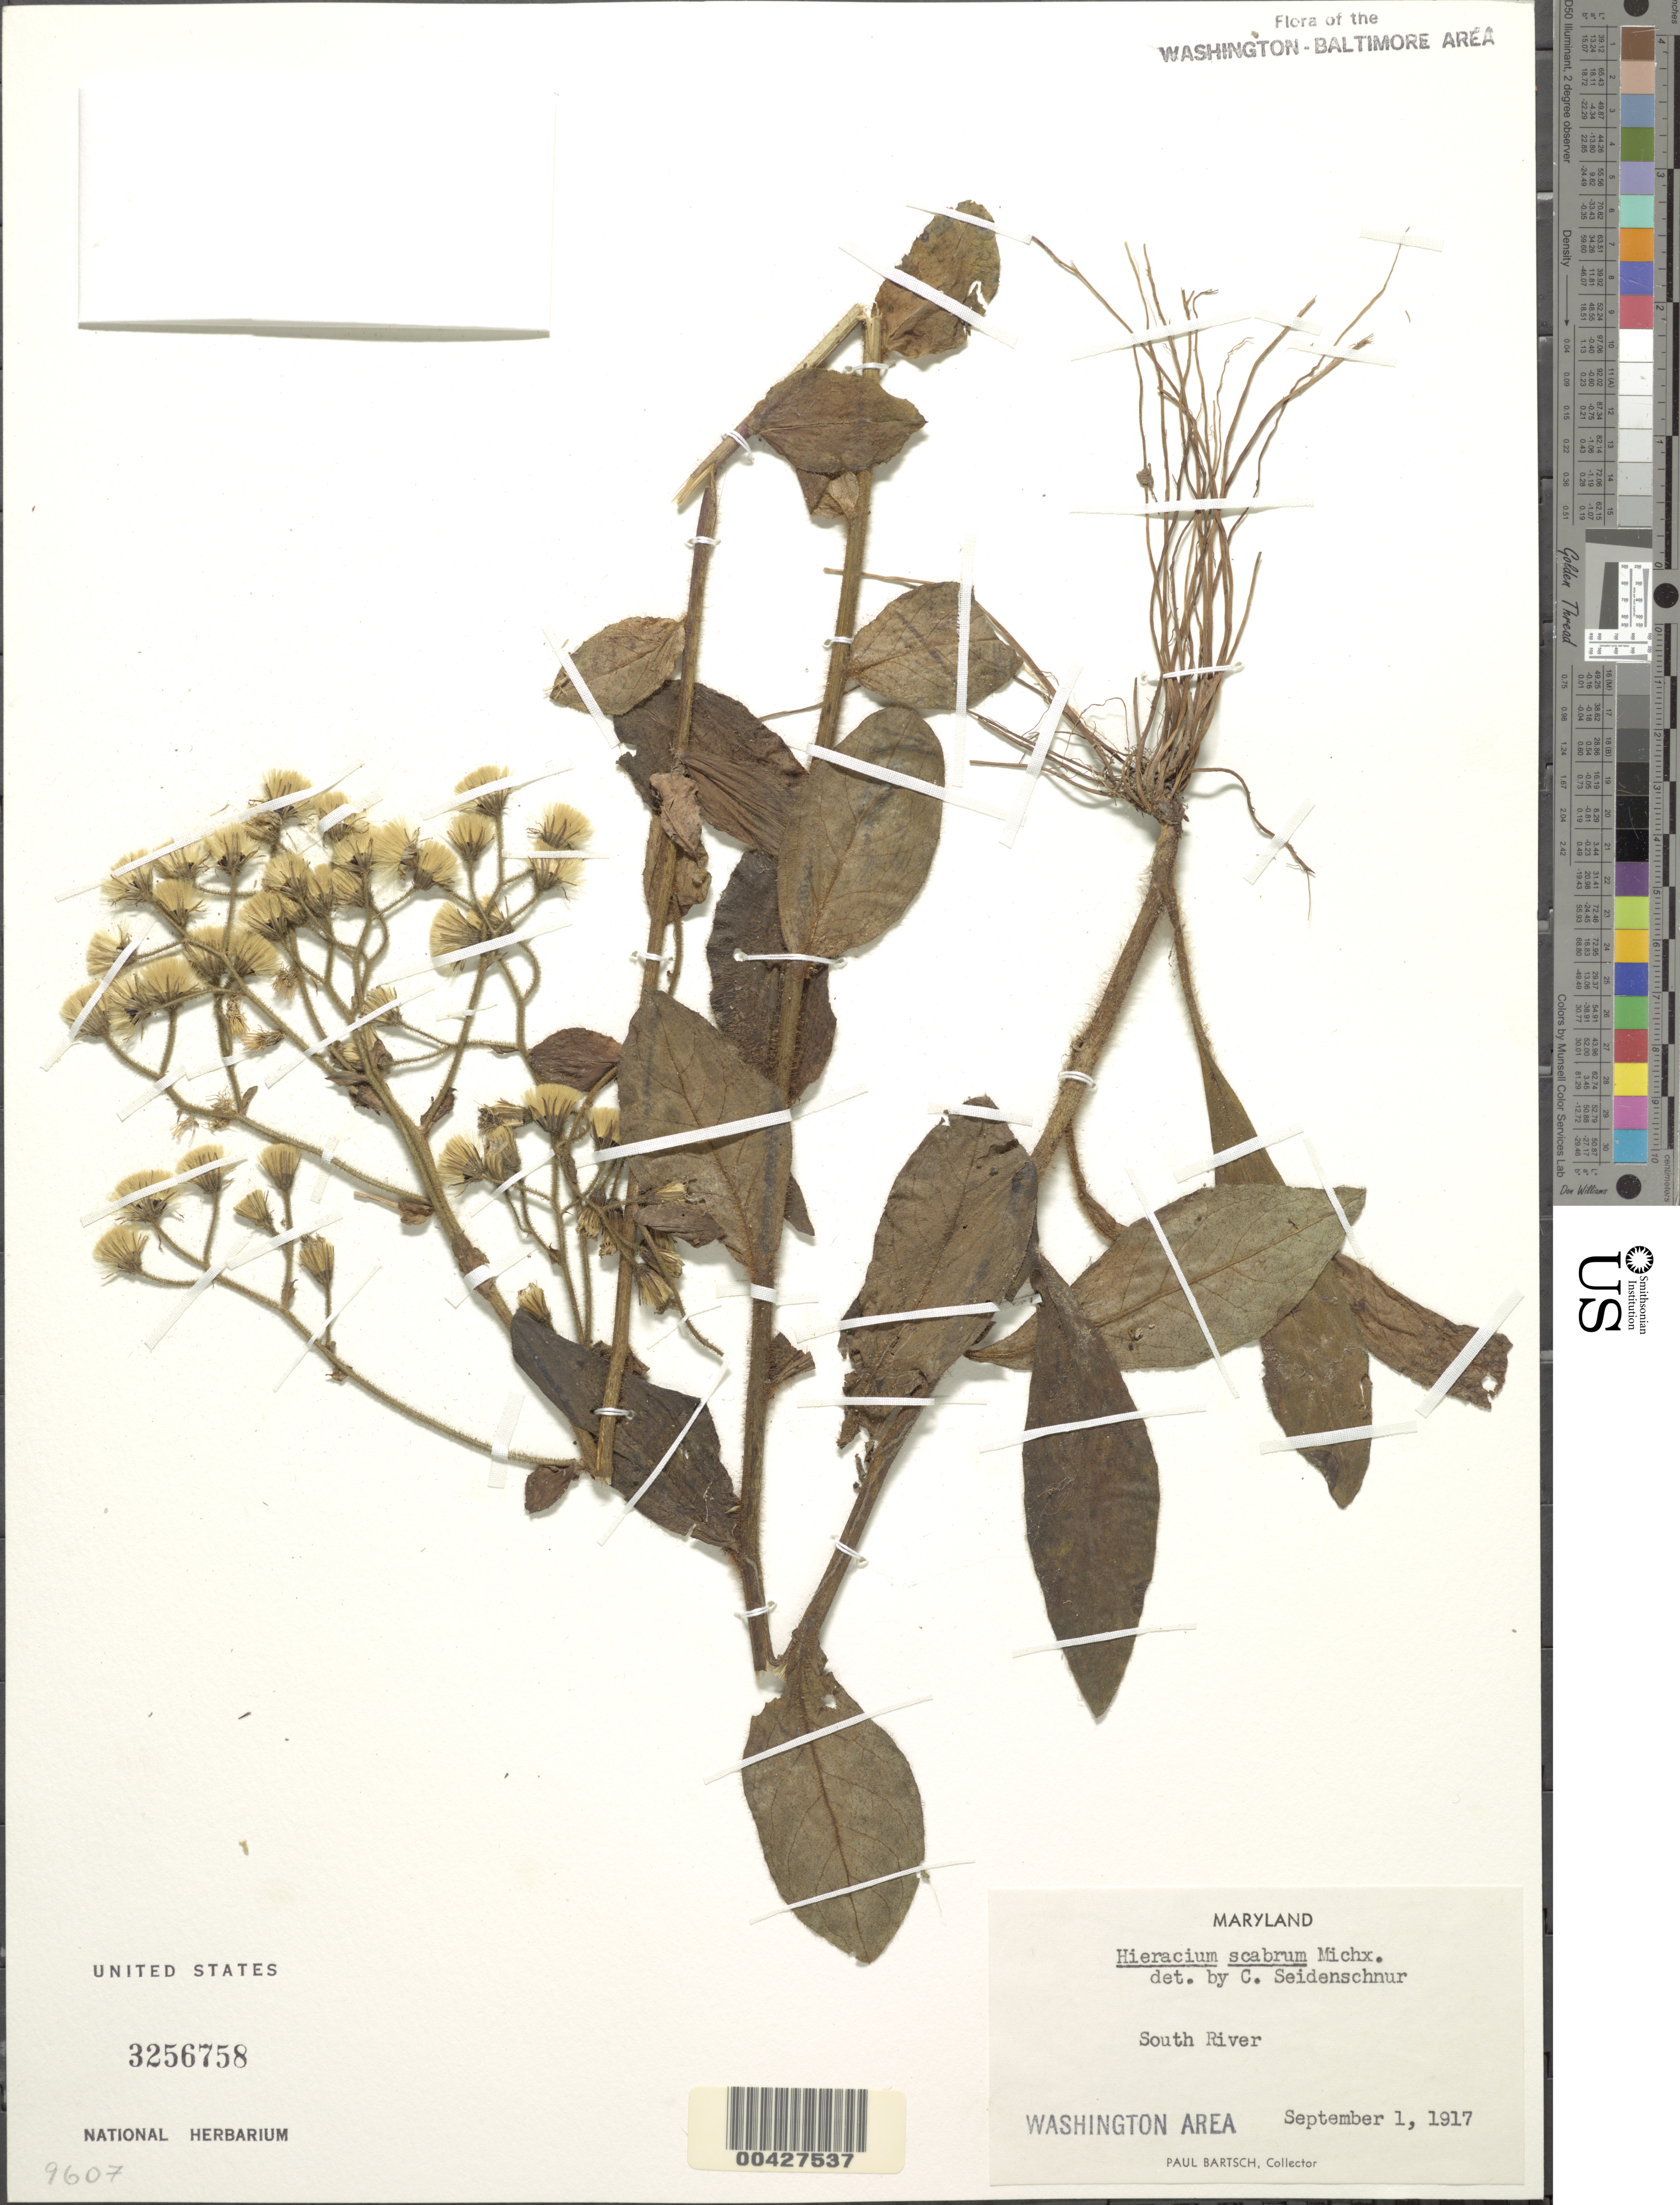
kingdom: Plantae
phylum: Tracheophyta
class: Magnoliopsida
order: Asterales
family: Asteraceae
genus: Pilosella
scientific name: Pilosella verruculata subsp. verruculata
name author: (Link) Soják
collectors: P. Bartsch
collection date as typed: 01 Sep 1917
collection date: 1917-09-01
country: United States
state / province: Maryland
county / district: Anne Arundel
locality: South River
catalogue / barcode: US 3256758